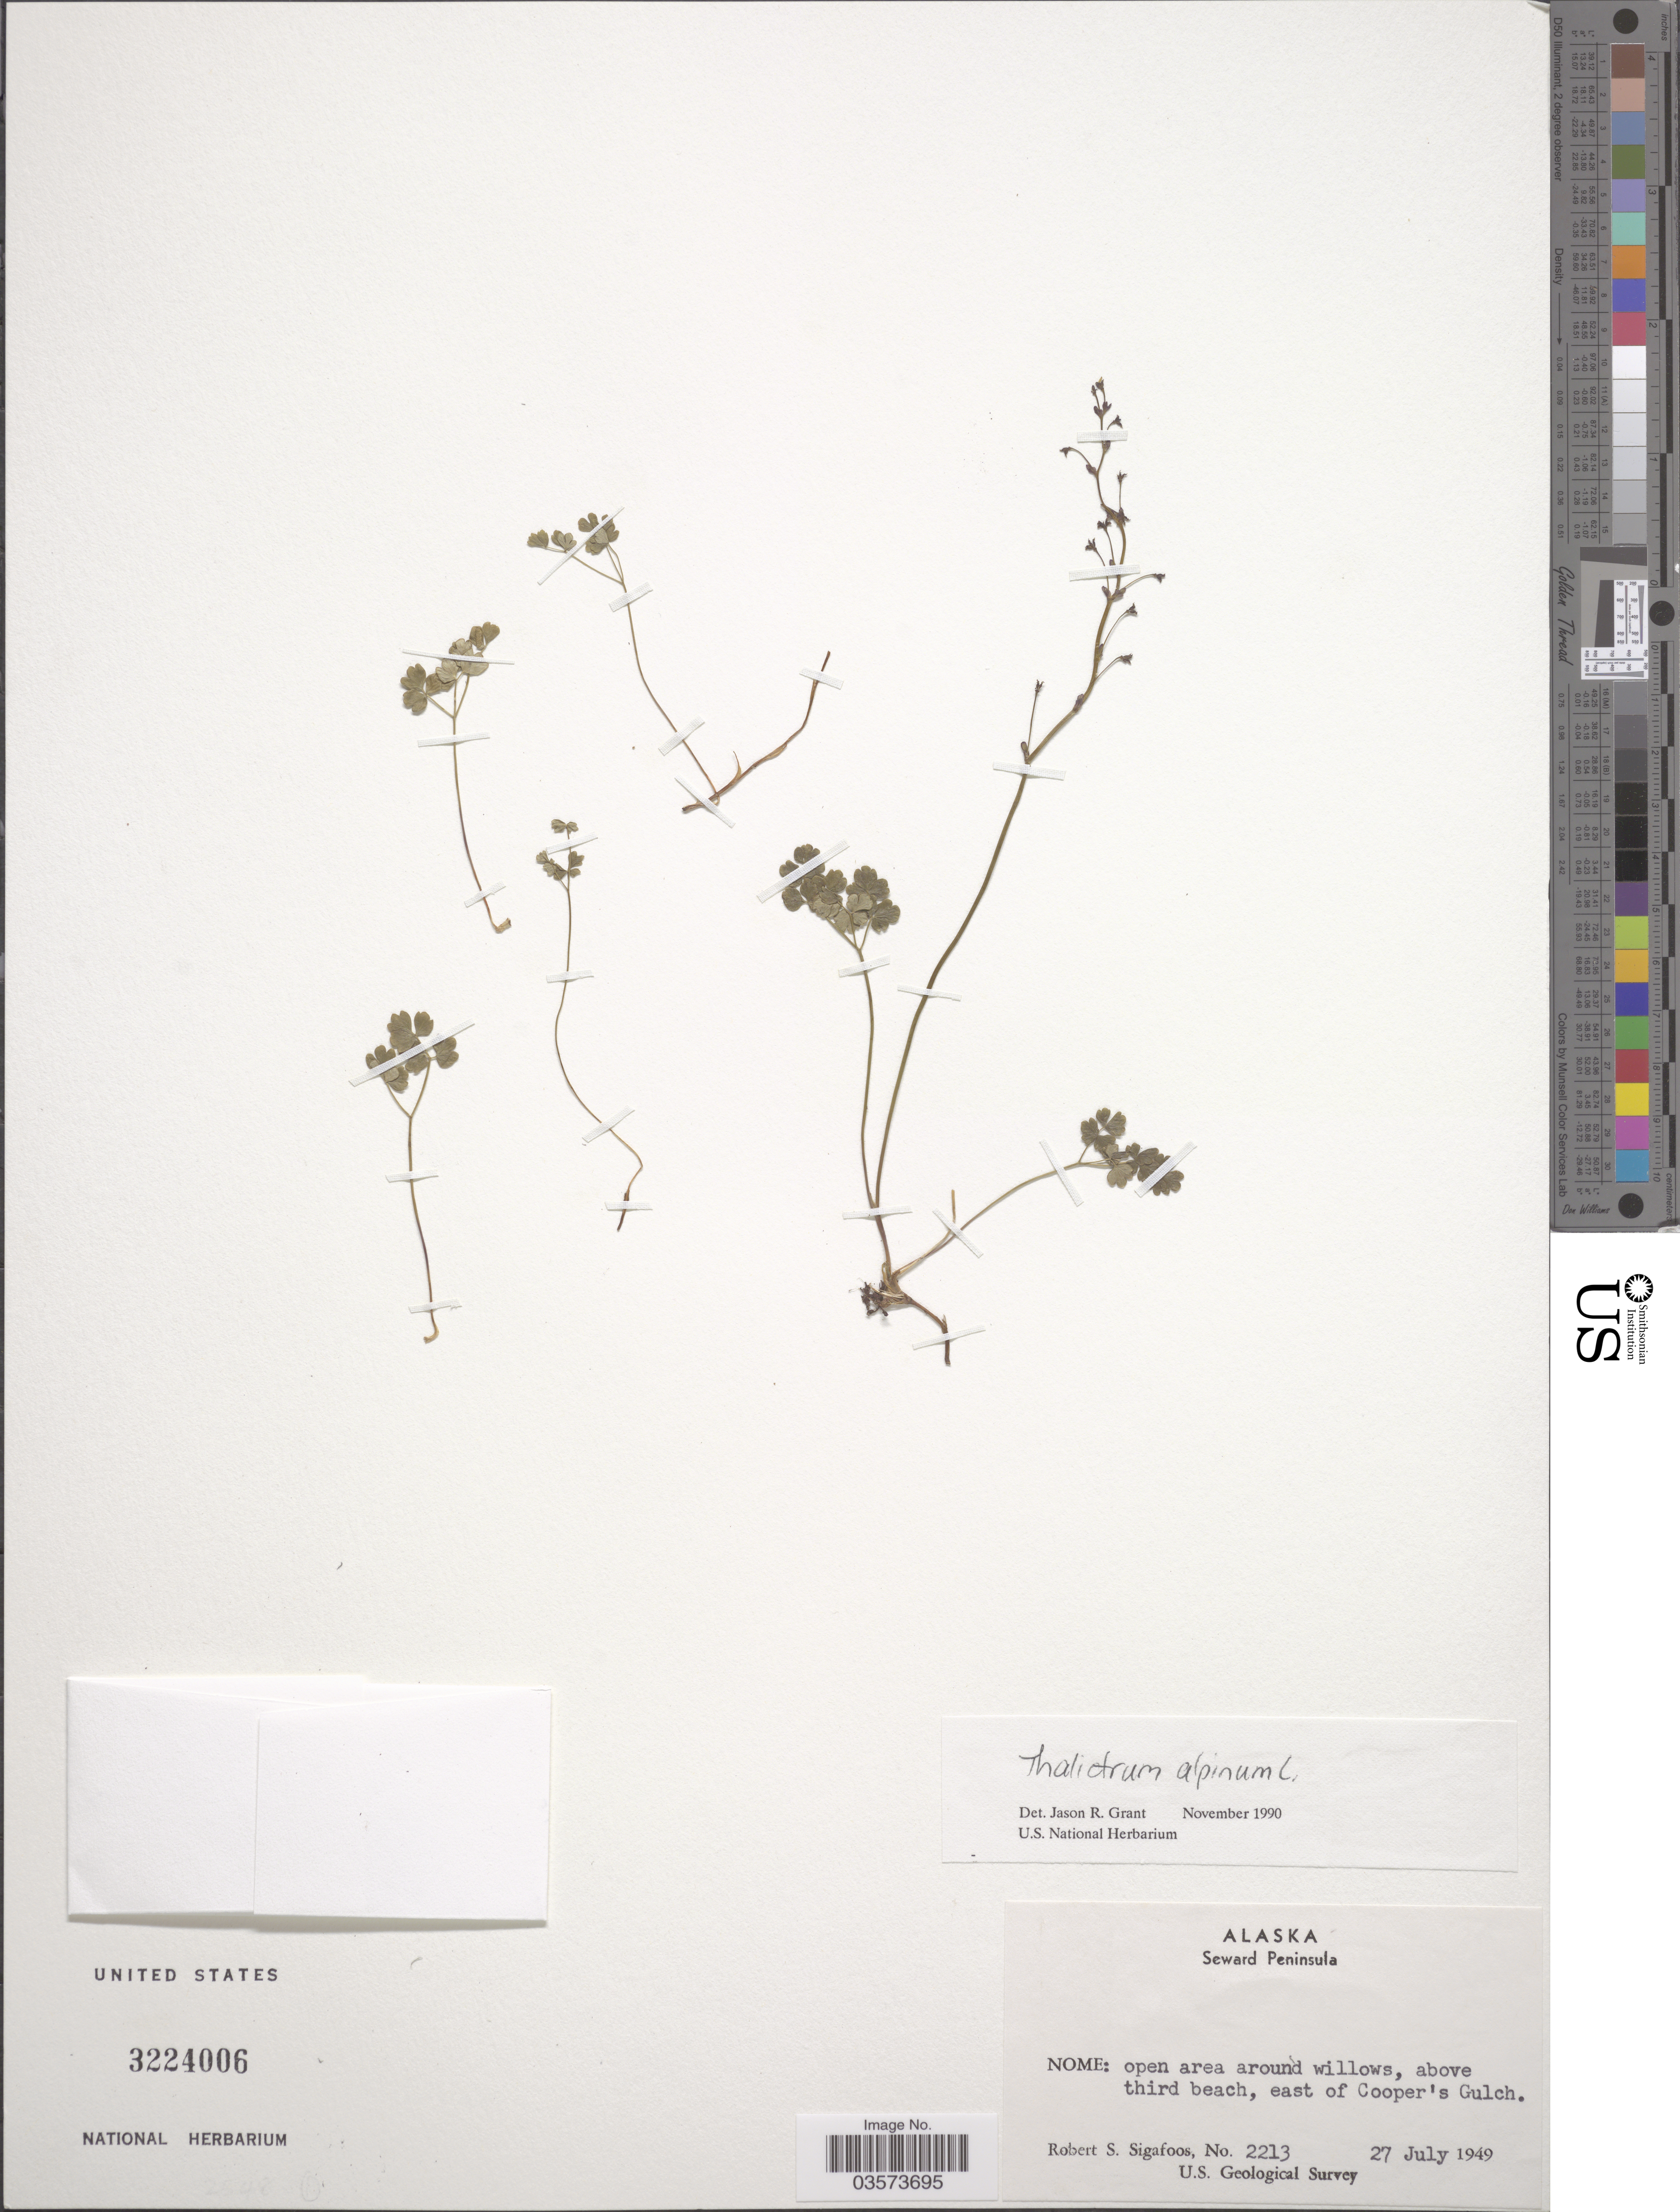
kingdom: Plantae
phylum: Tracheophyta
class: Magnoliopsida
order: Ranunculales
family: Ranunculaceae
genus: Thalictrum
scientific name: Thalictrum alpinum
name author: L.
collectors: R. Sigafoos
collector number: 2213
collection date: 1949-07-27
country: United States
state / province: Alaska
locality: Seward Peninsula. Nome: open area around willows, above third beach, east of Cooper's Gulch.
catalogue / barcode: US 3224006